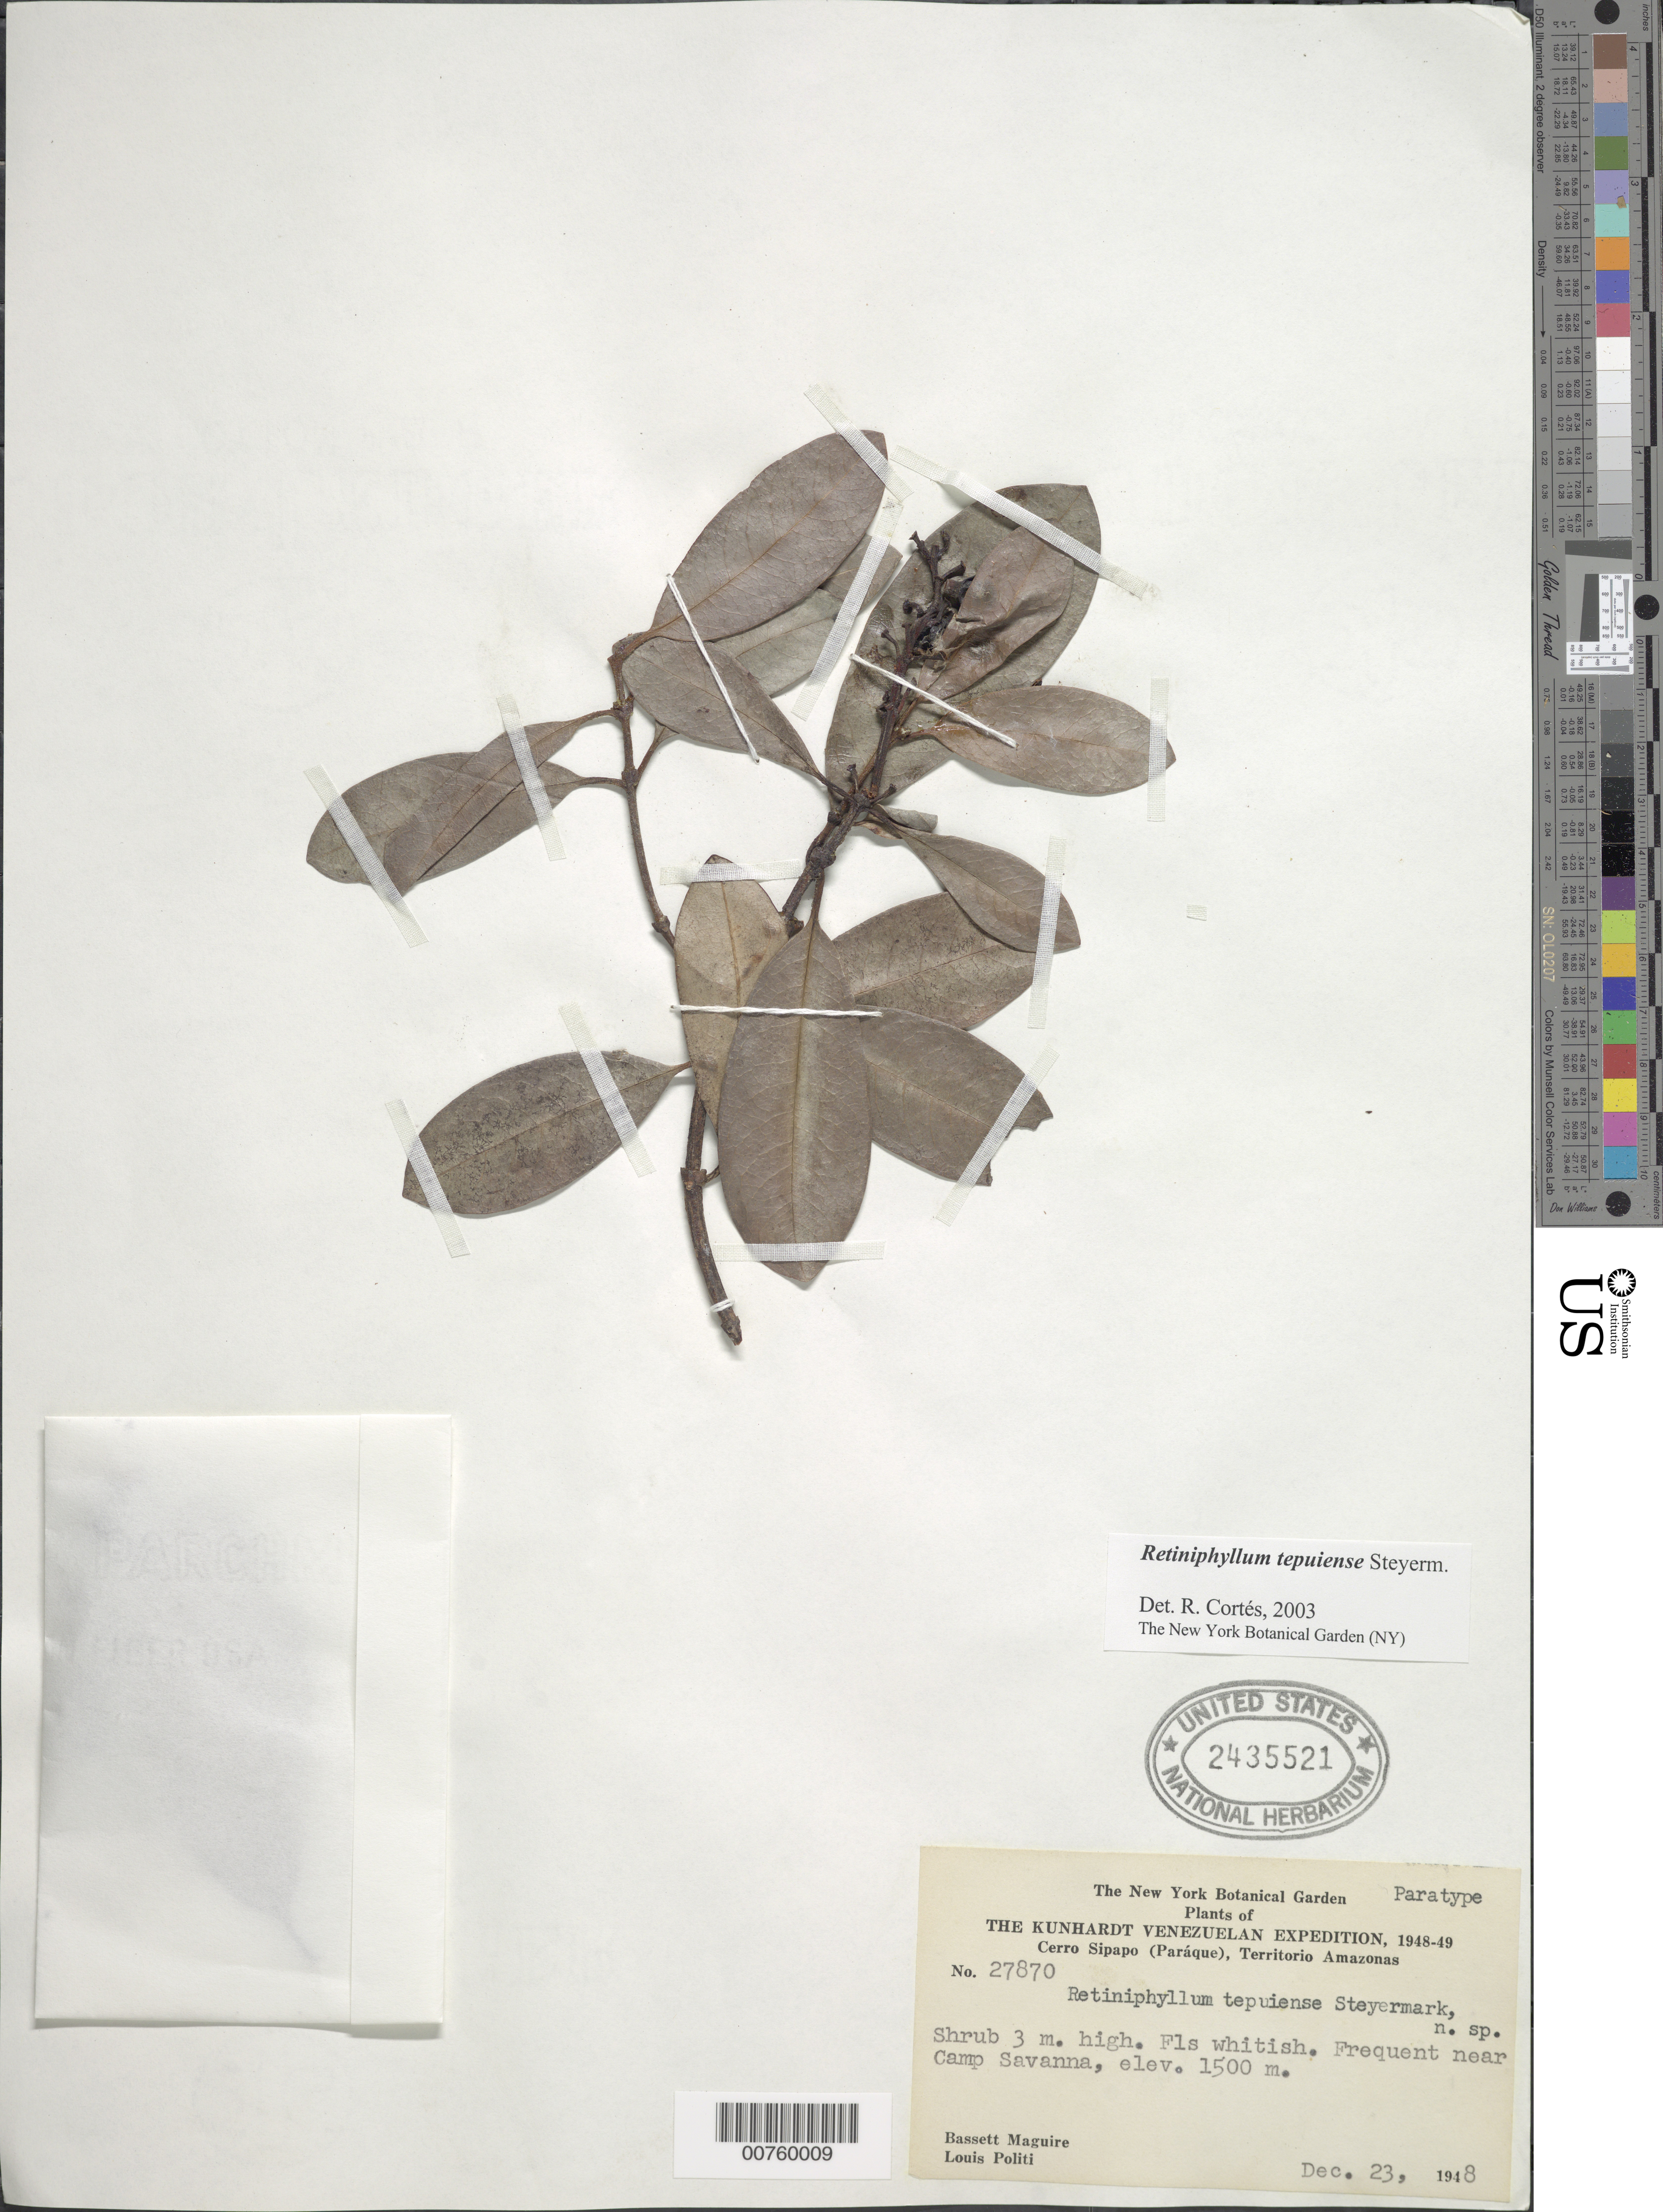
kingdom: Plantae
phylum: Tracheophyta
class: Magnoliopsida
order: Gentianales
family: Rubiaceae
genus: Retiniphyllum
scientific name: Retiniphyllum tepuiense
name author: Steyerm.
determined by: Cortes R., G.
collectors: B. Maguire & L. Politi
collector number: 27870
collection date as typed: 23-Dec-48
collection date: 1948-12-23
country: Venezuela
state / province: Amazonas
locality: Cerro Sipapo (Paráque), Camp Savanna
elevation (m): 1500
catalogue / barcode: US 2435521